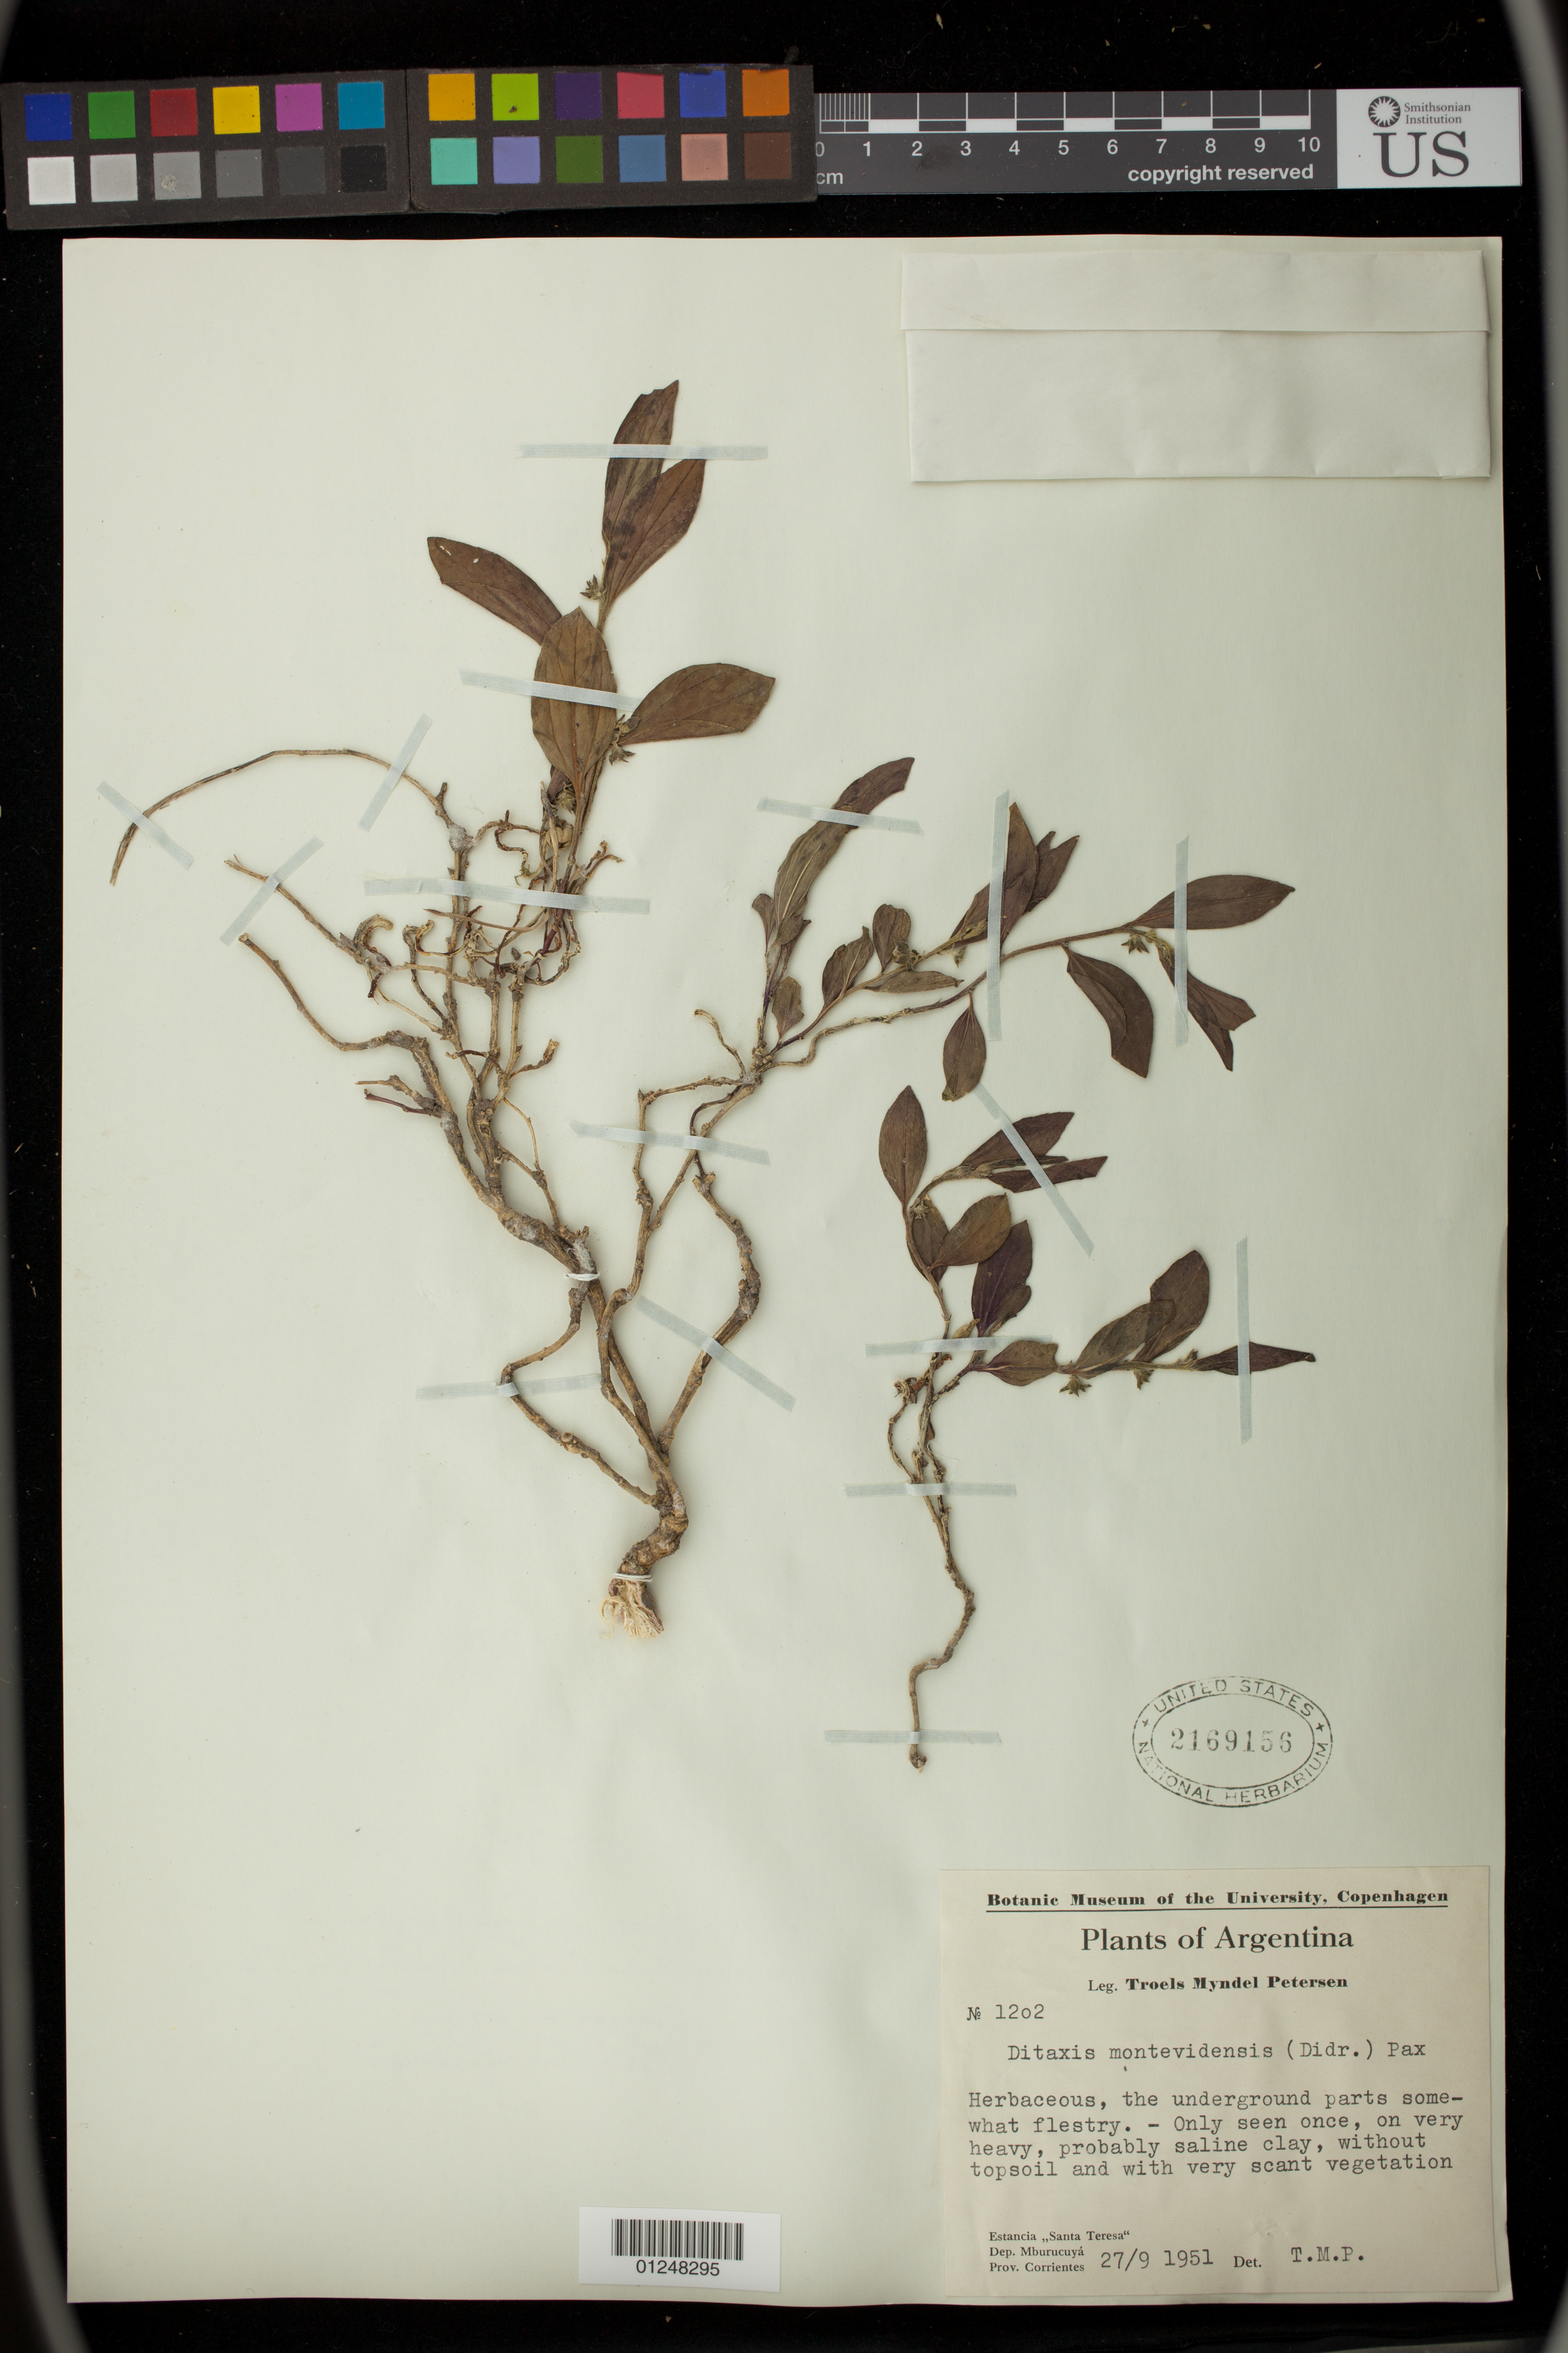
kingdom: Plantae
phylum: Tracheophyta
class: Magnoliopsida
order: Malpighiales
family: Euphorbiaceae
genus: Argythamnia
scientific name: Argythamnia montevidensis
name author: (Didr.) Müll. Arg.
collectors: T. M. Petersen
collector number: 1202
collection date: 1951-09-27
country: Argentina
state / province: Corrientes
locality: Estancia "Santa Teresa"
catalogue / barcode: US 2169156